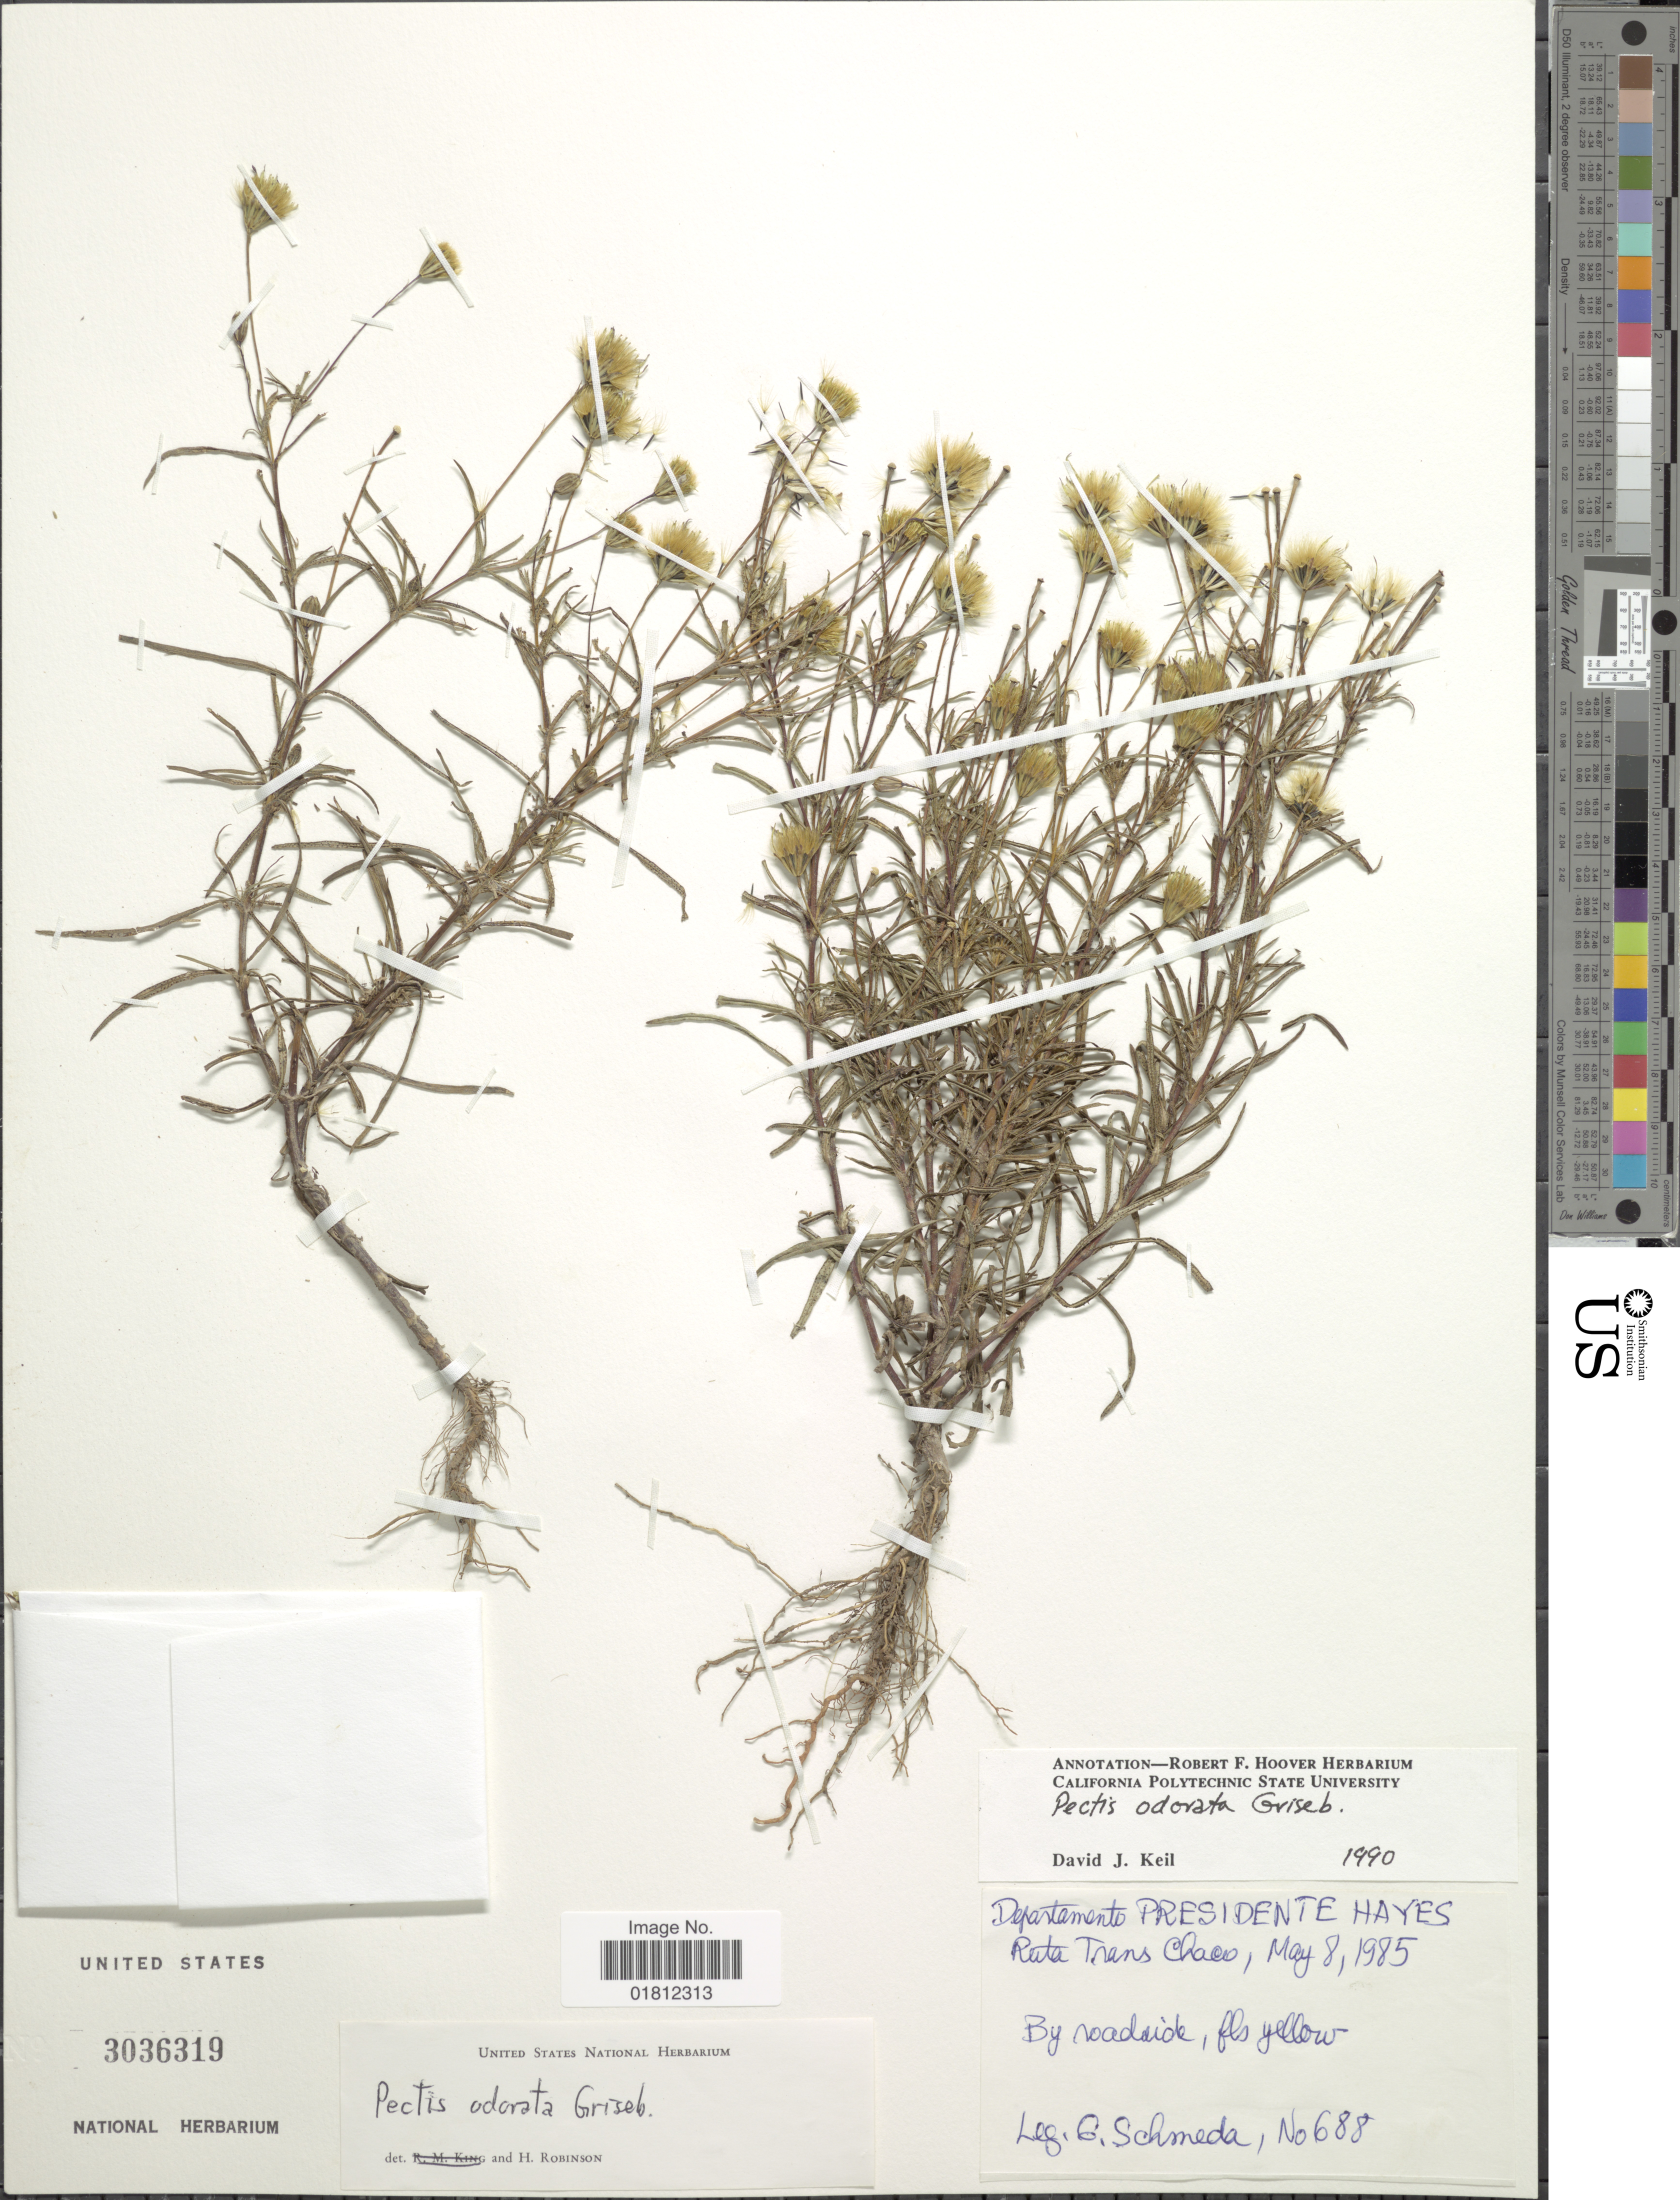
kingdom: Plantae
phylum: Tracheophyta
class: Magnoliopsida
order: Asterales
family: Asteraceae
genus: Pectis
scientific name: Pectis odorata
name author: Griseb.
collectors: G. Schmeda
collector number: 688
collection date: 1985-05-08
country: Paraguay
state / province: Presidente Hayes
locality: Departamento Presidente Hayes. Ruta Trans Chaco. By roadside.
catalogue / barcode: US 3036319